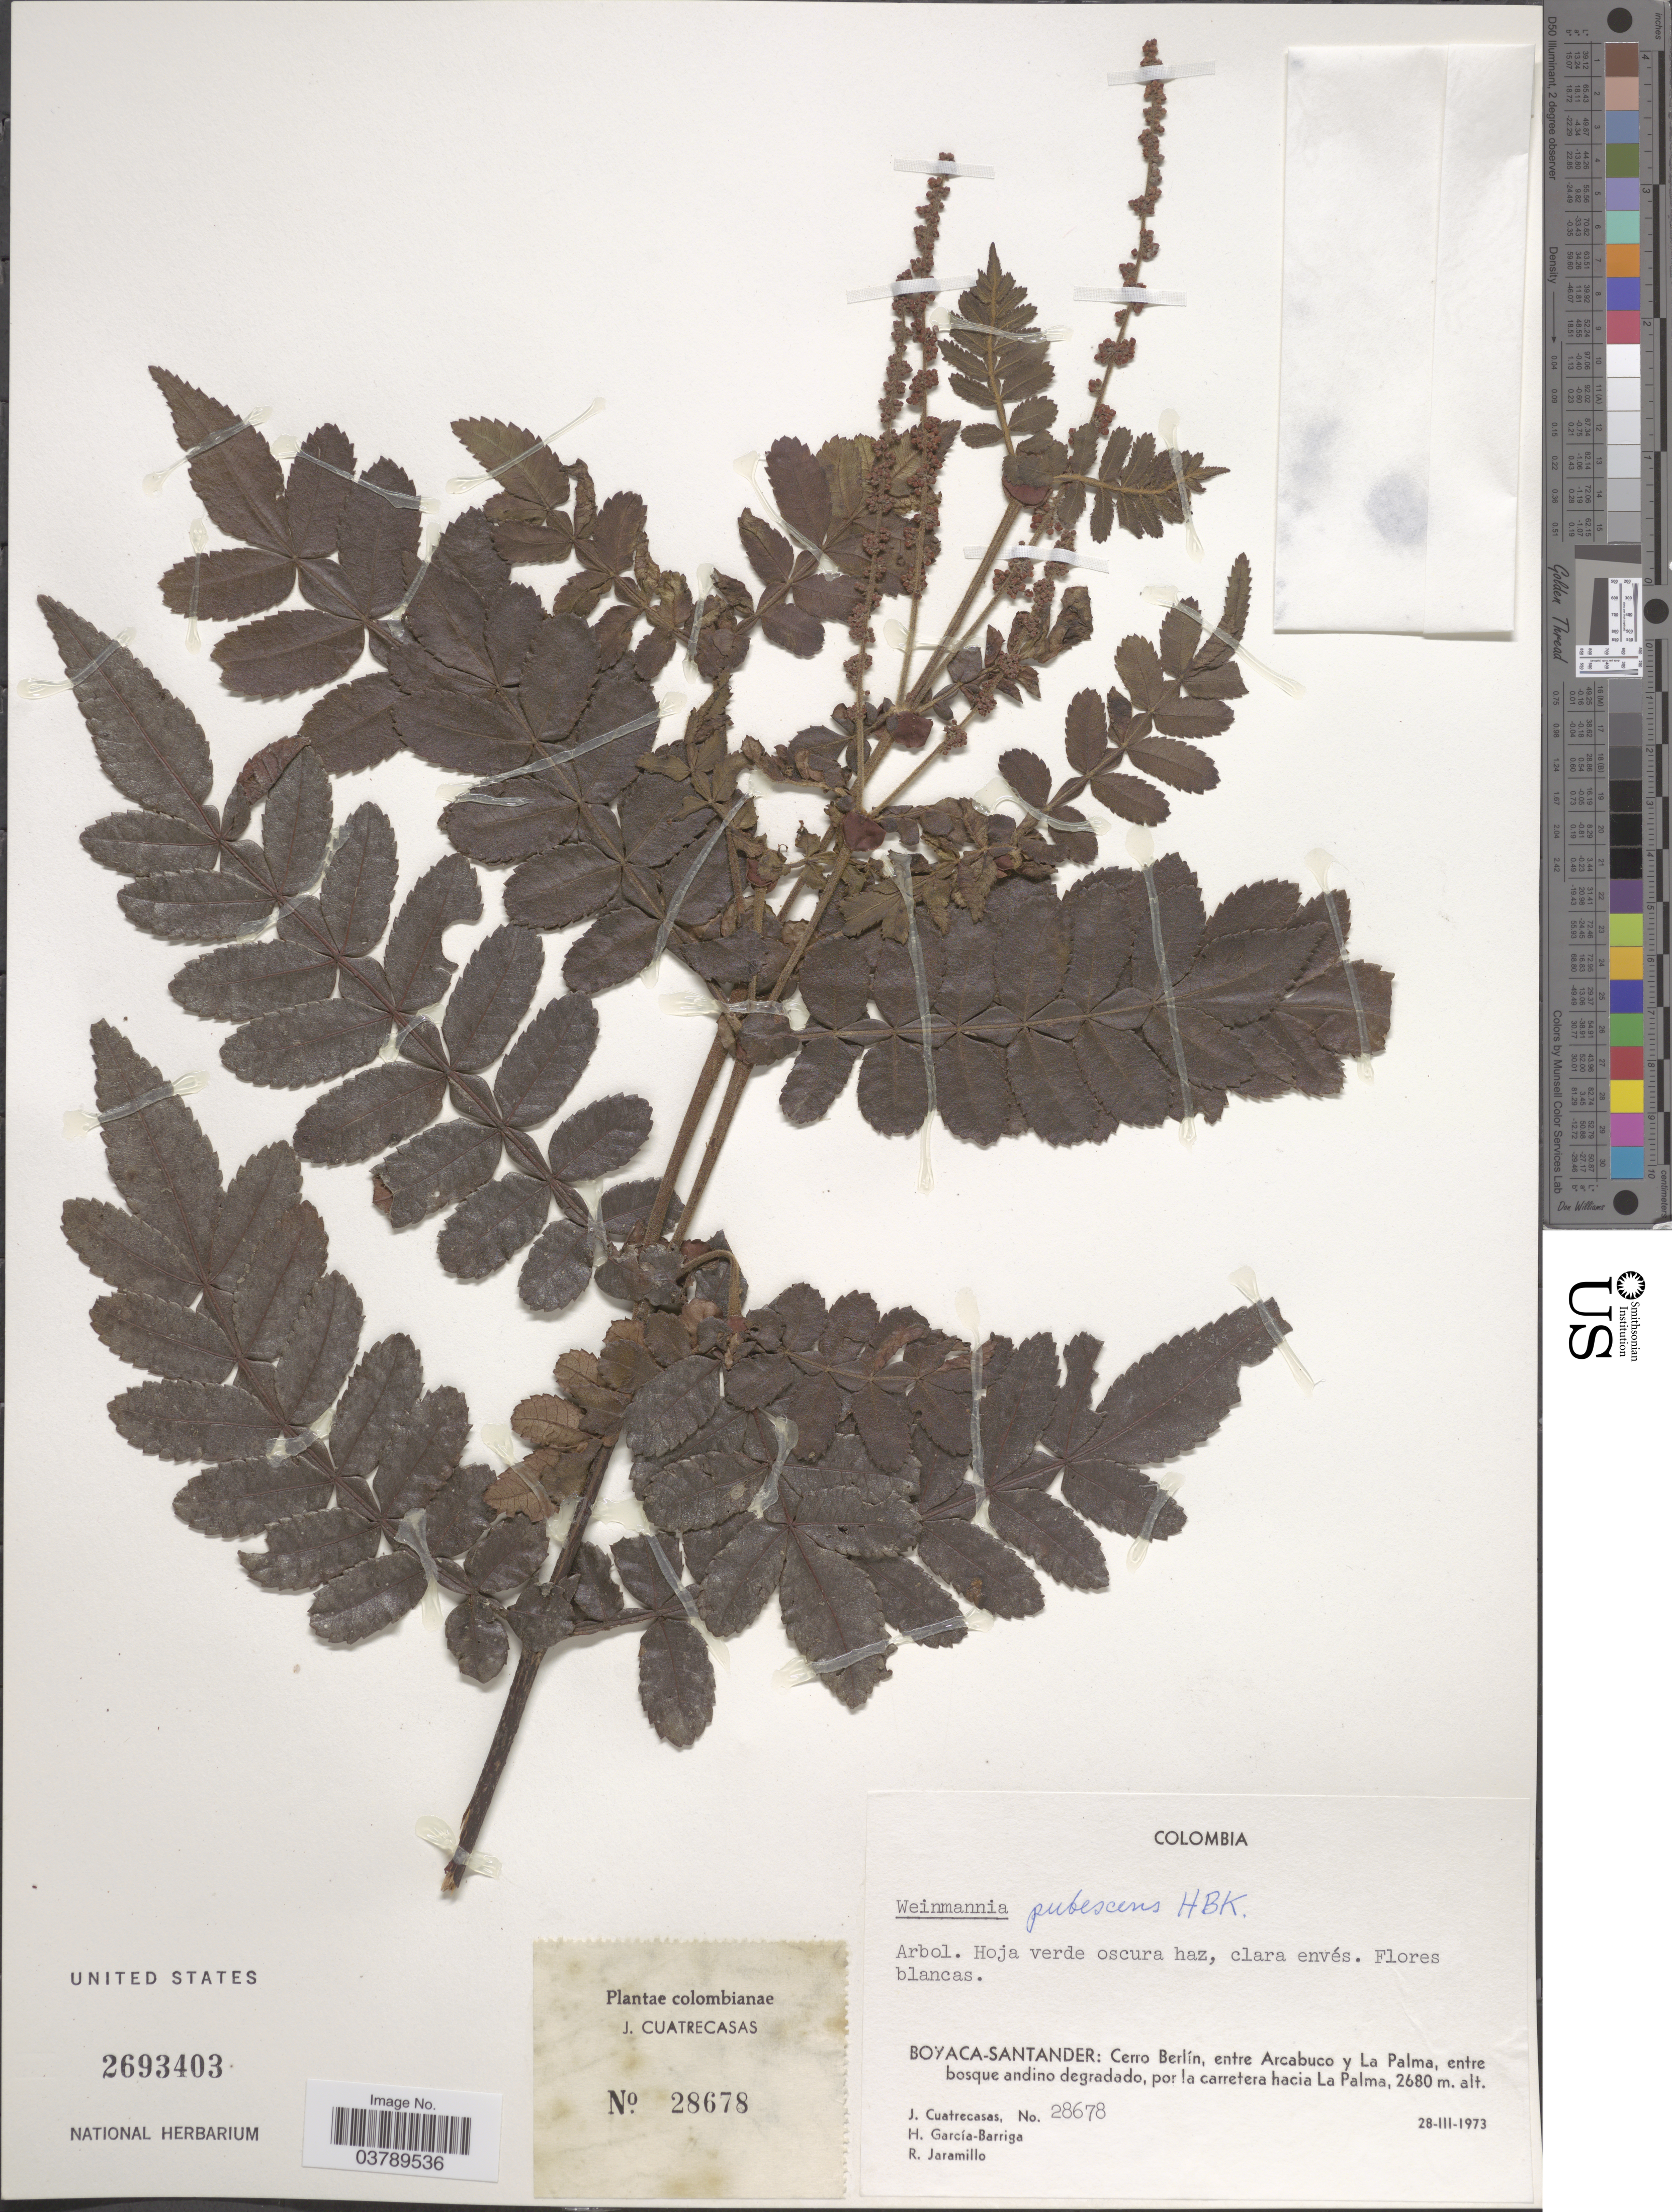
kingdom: Plantae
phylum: Tracheophyta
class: Magnoliopsida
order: Oxalidales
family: Cunoniaceae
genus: Weinmannia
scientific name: Weinmannia pubescens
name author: Kunth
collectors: J. Cuatrecasas, H. García Barriga & R. Jaramillo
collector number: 28678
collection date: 1973-03-28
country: Colombia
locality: Boyaca-Santander: Cerro Berlín, entre Arcabuco y La Palma, entre bosque andino degradado, por la carretera hacia La Palma.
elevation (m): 2680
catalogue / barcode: US 2693403